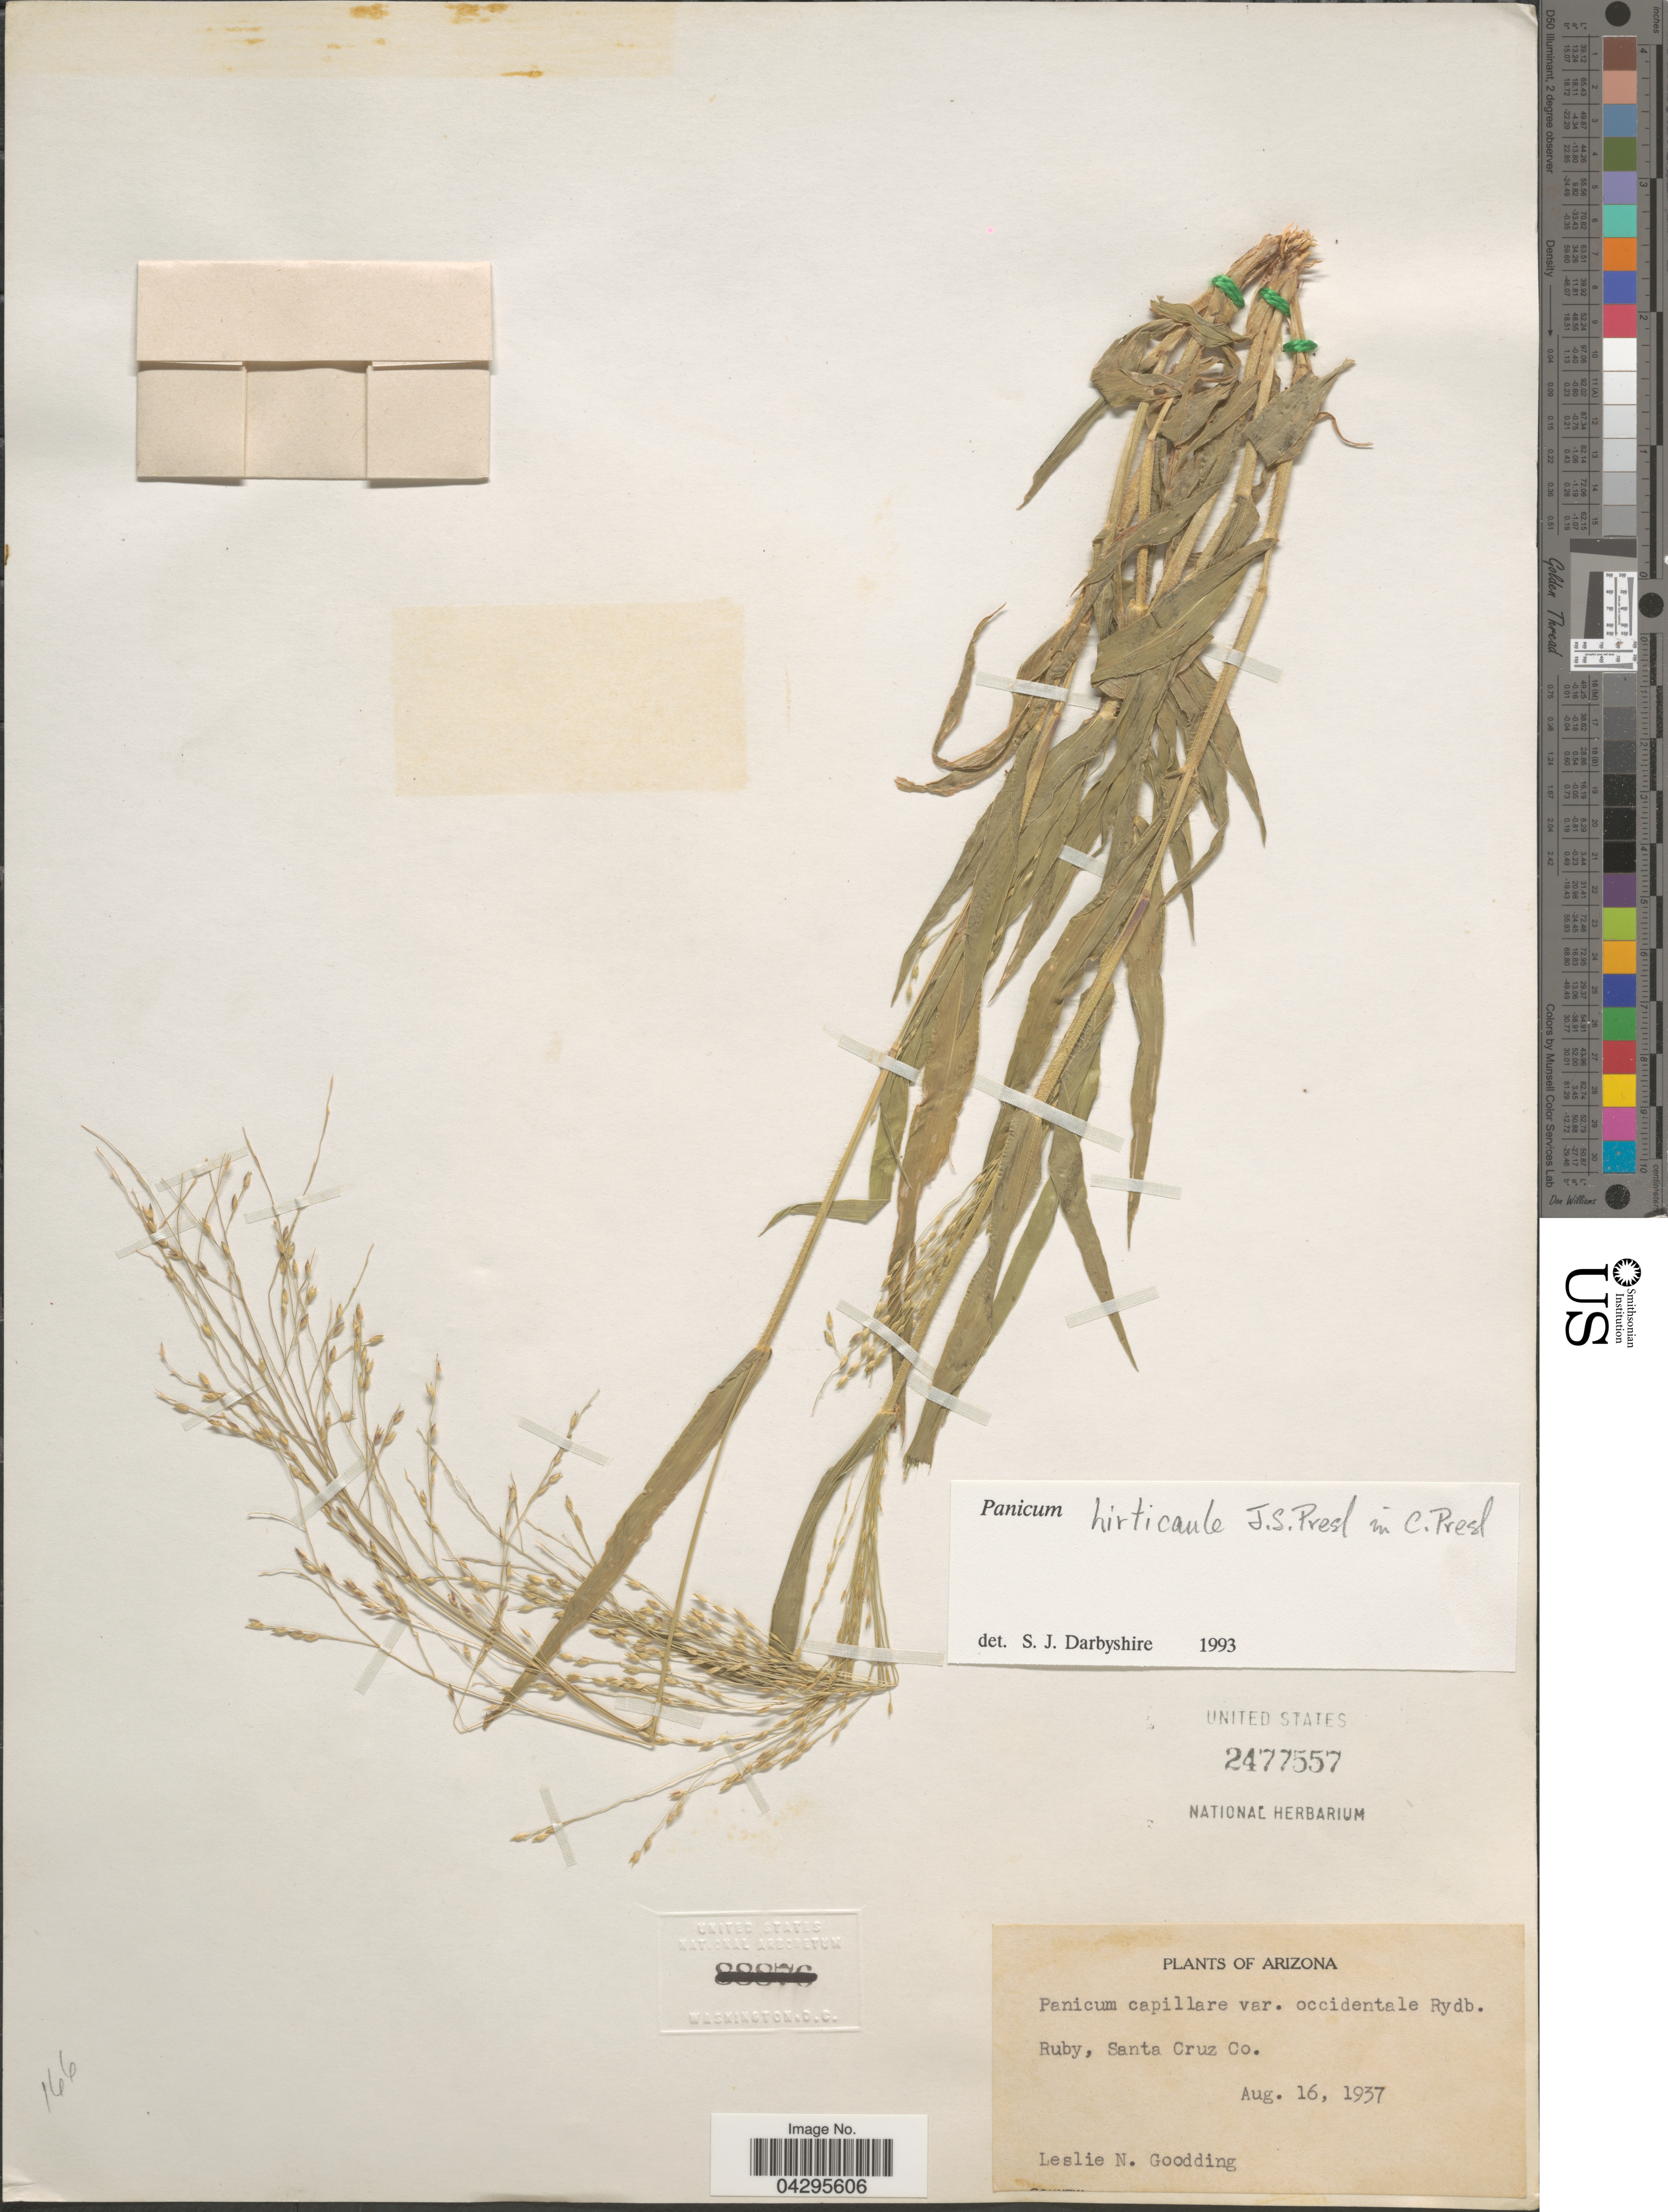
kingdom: Plantae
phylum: Tracheophyta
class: Liliopsida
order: Poales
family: Poaceae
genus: Panicum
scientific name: Panicum hirticaule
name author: J. Presl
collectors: L. N. Goodding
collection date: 1937-08-16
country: United States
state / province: Arizona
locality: Ruby, Santa Cruz Co.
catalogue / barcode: US 2477557